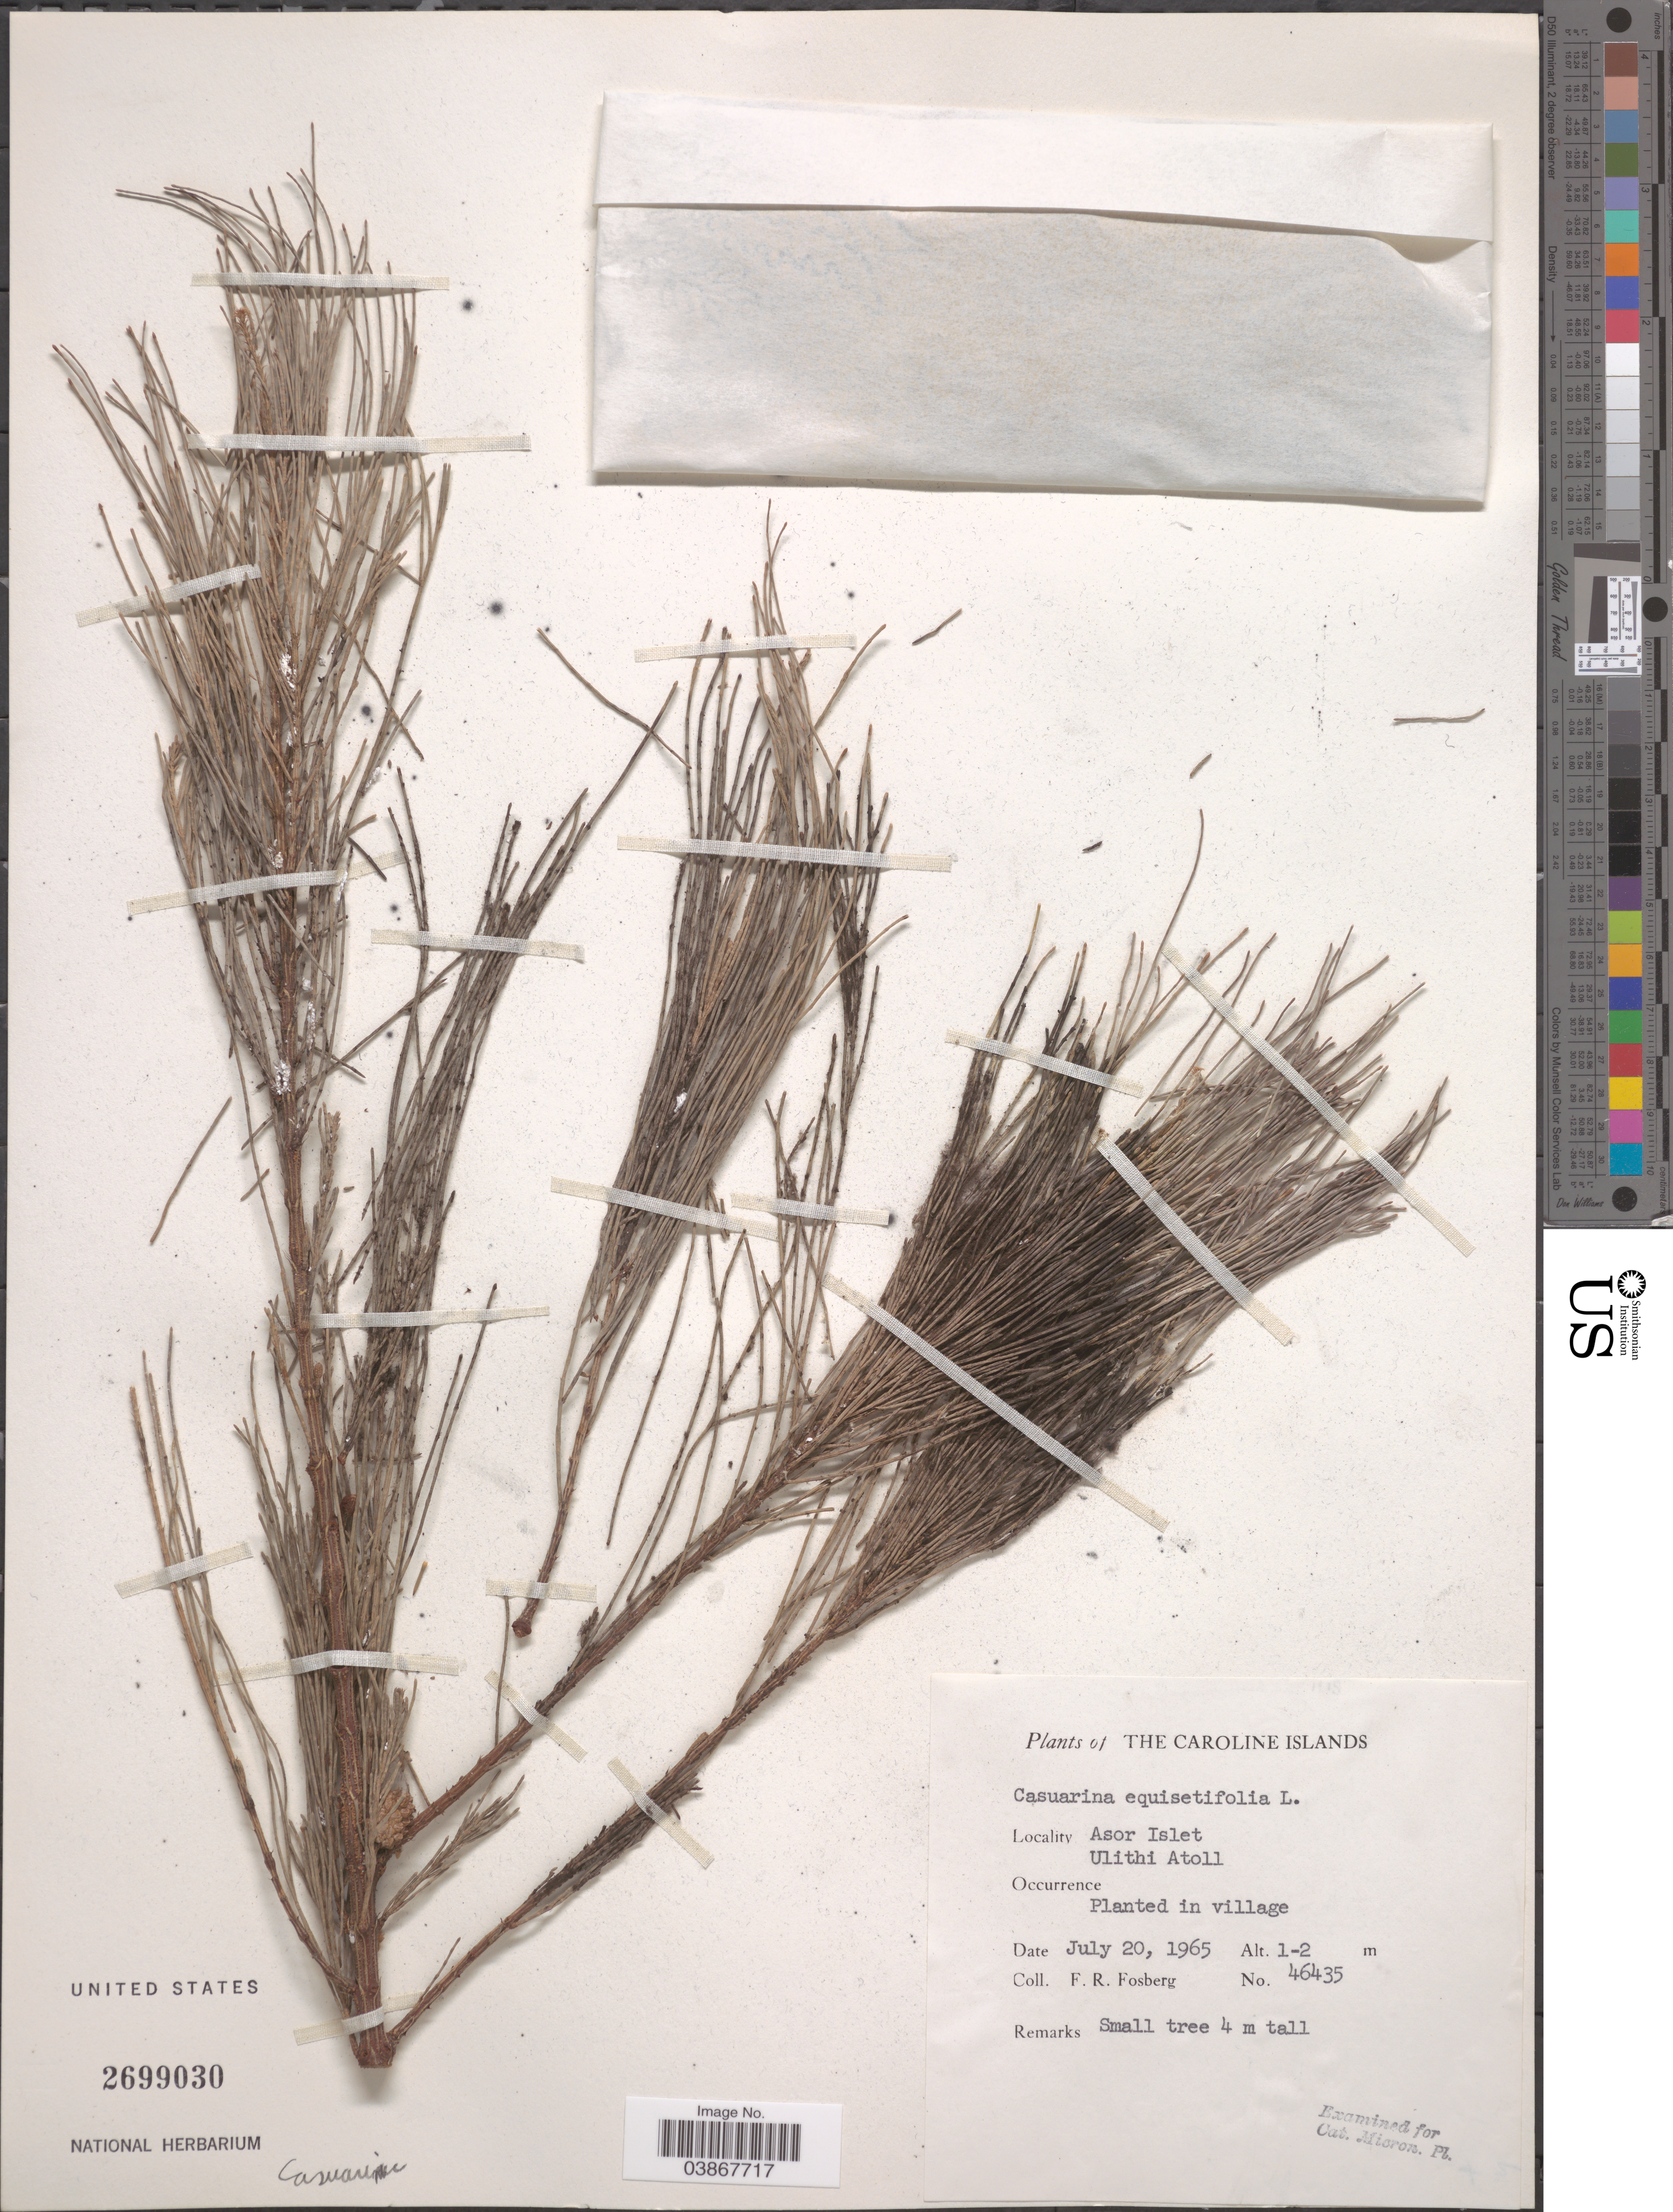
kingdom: Plantae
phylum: Tracheophyta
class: Magnoliopsida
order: Fagales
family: Casuarinaceae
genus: Casuarina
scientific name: Casuarina equisetifolia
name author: L.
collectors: F. R. Fosberg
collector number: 46435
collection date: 1965-07-20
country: Micronesia, Federated States of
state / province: Yap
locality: Caroline Islands. Asor Islet. Ulithi Atoll, in village.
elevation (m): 1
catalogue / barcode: US 2699030